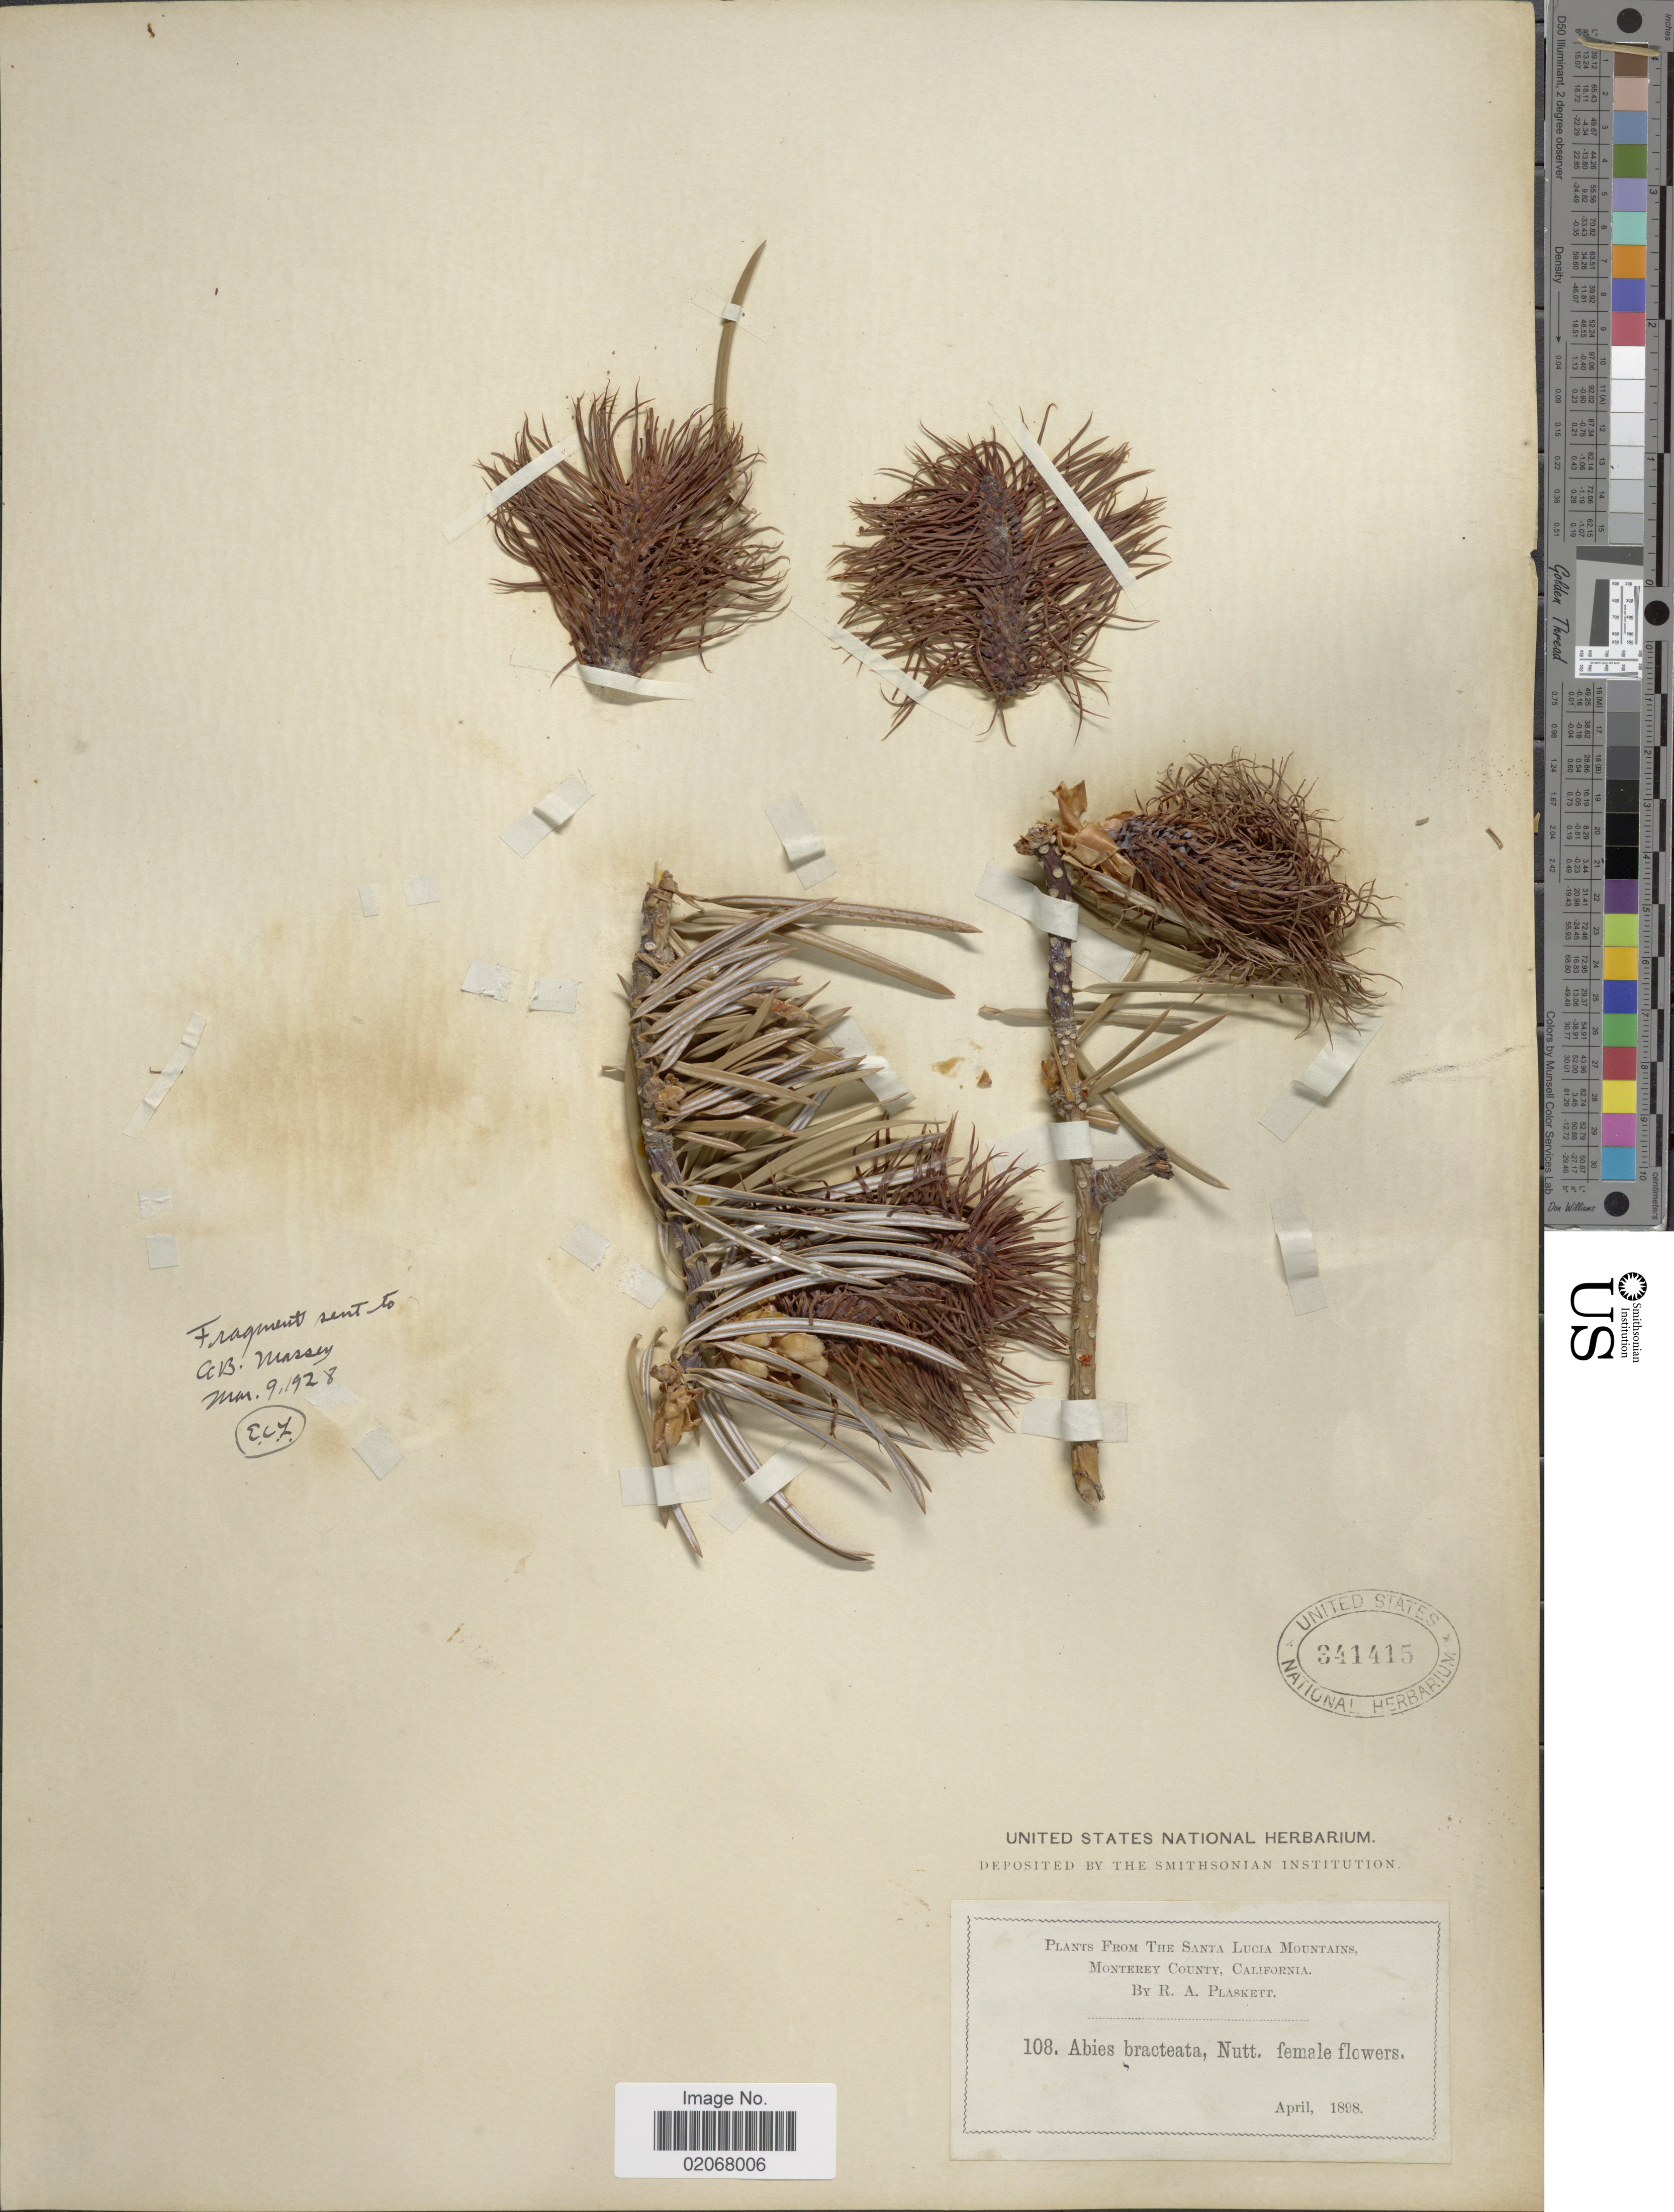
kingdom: Plantae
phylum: Tracheophyta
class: Pinopsida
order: Pinales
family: Pinaceae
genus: Abies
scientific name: Abies bracteata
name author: (D. Don) Poit.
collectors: R. Plaskett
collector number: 108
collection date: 1898-04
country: United States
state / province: California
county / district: Monterey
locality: The Santa Lucia Mountains, Monterey County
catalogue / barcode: US 341415